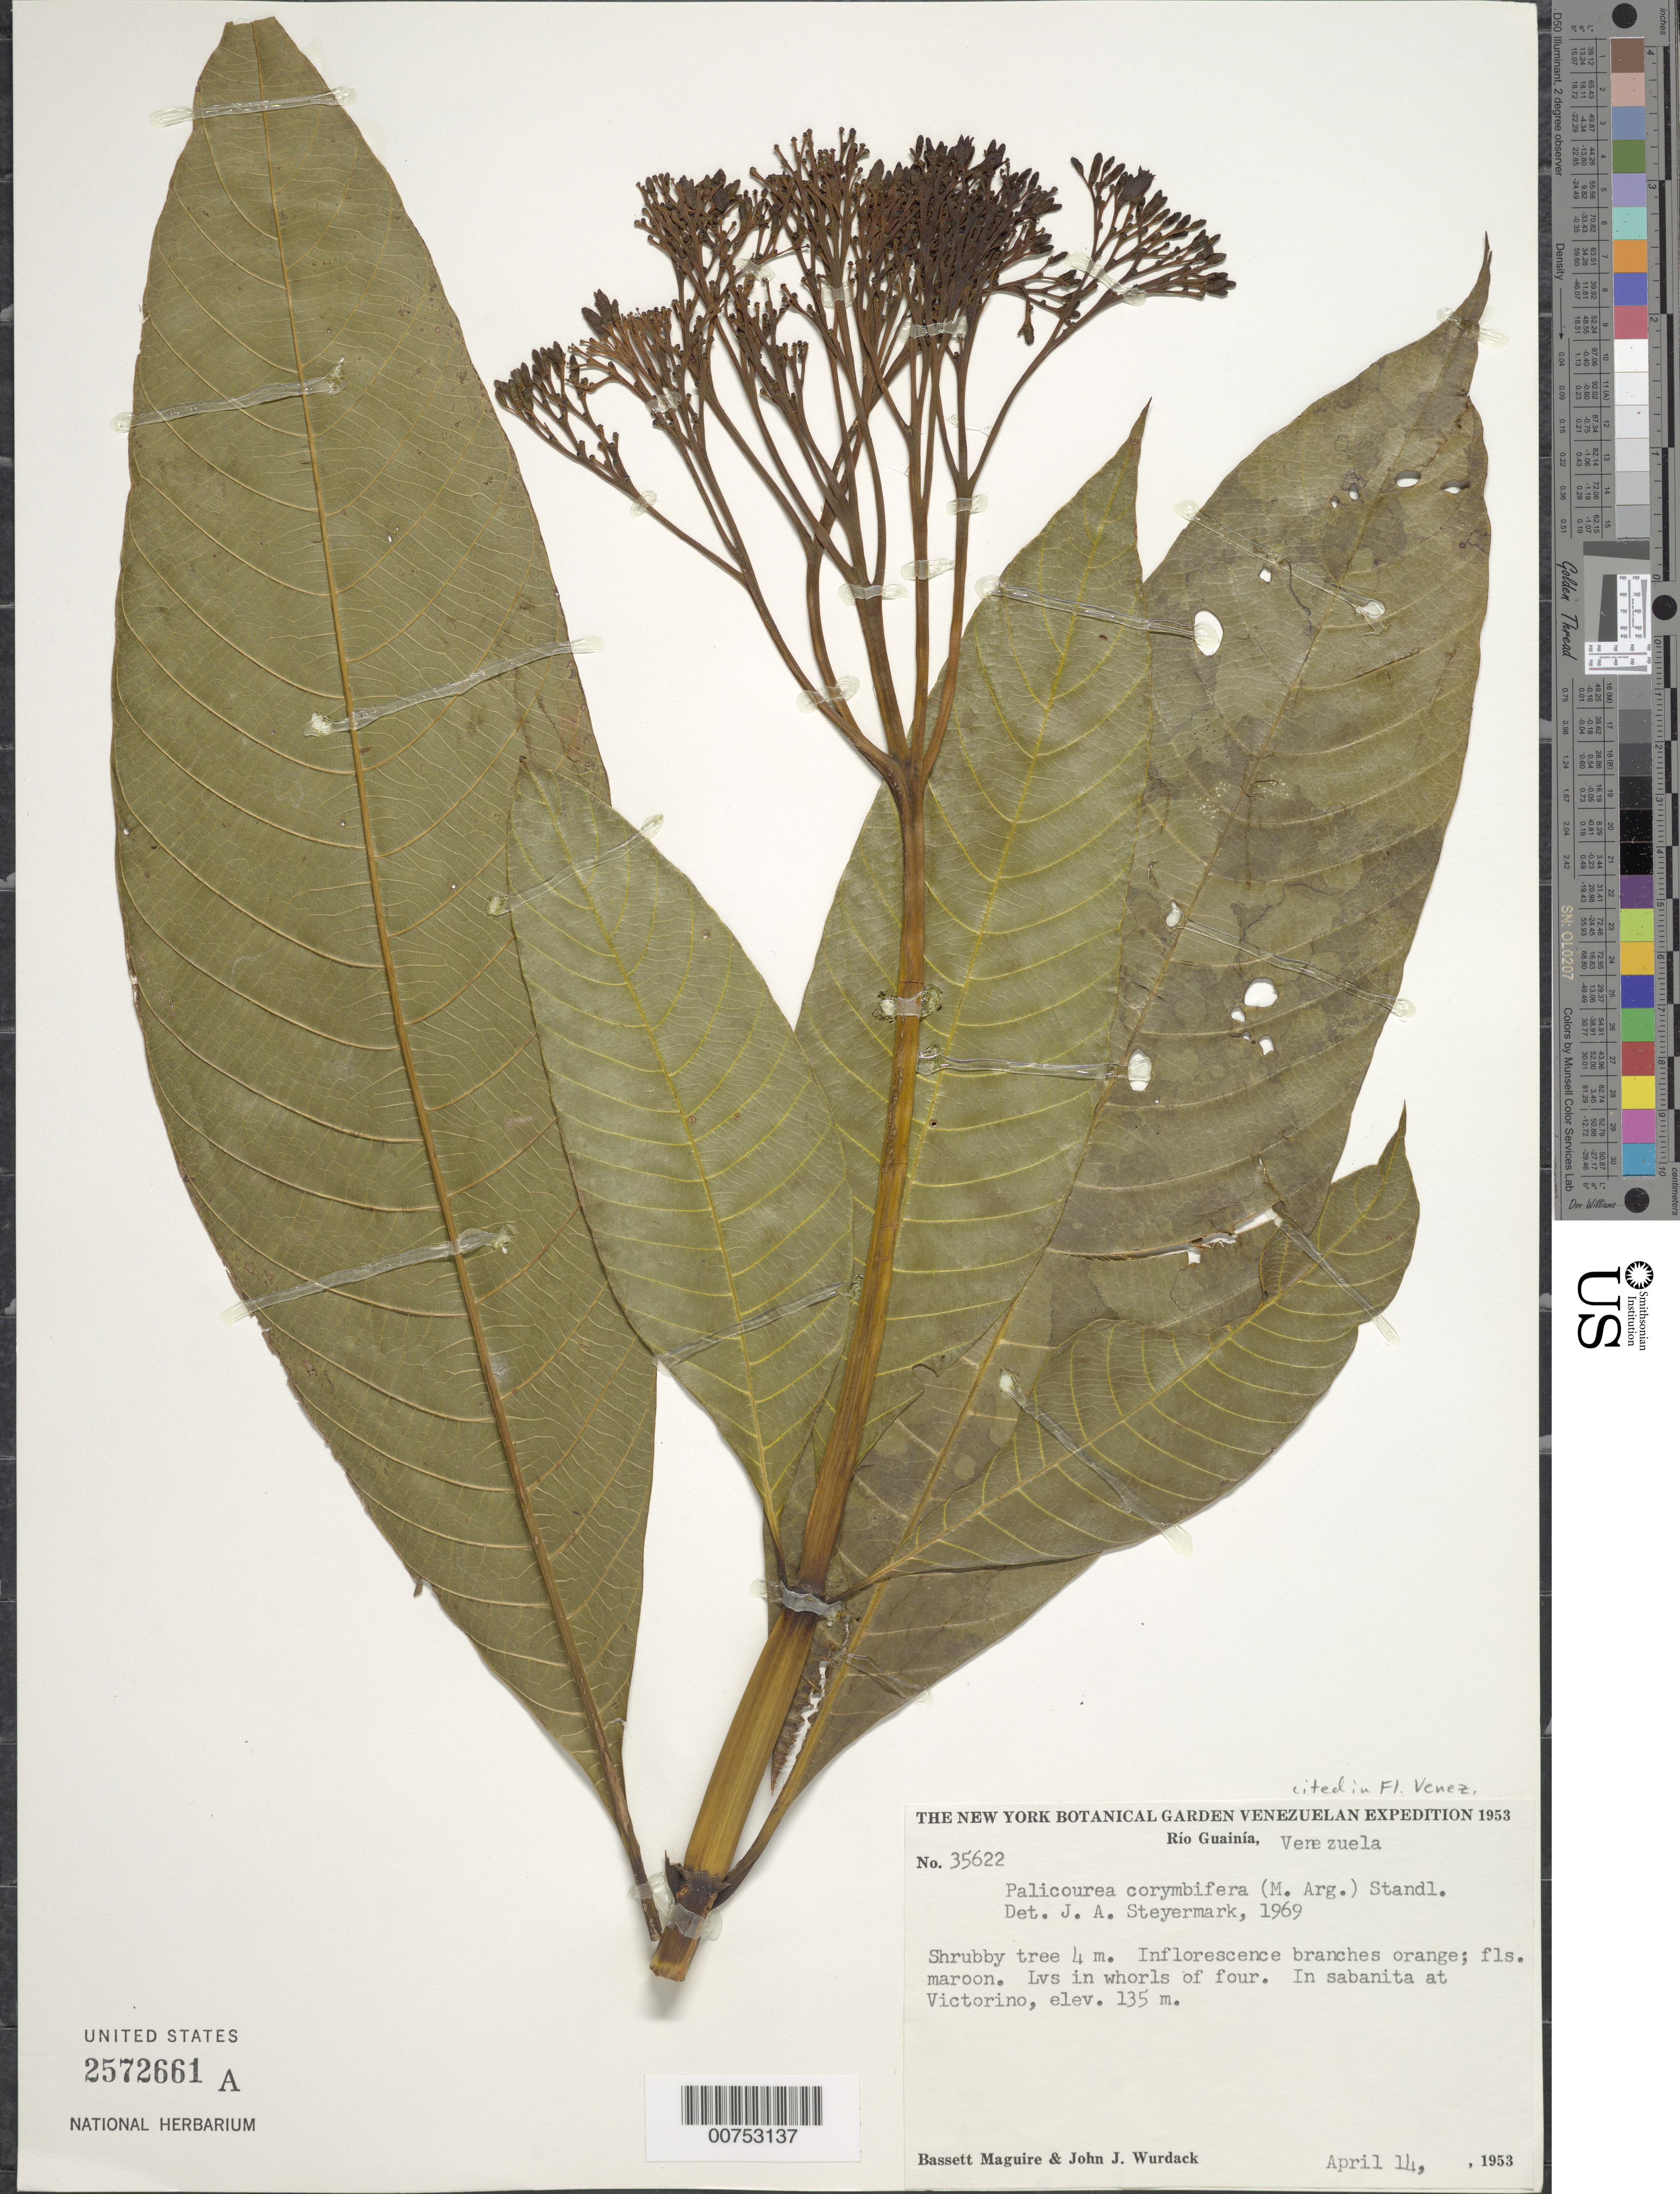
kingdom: Plantae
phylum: Tracheophyta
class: Magnoliopsida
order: Gentianales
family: Rubiaceae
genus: Palicourea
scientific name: Palicourea corymbifera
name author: (Müll. Arg.) Standl.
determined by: Steyermark, Julian A., (VEN)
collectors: B. Maguire & J. J. Wurdack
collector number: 35622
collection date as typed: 14-Apr-53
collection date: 1953-04-14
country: Venezuela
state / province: Amazonas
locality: Río Guainía, Victorino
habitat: Sabanita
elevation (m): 135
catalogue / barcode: US 2572661A